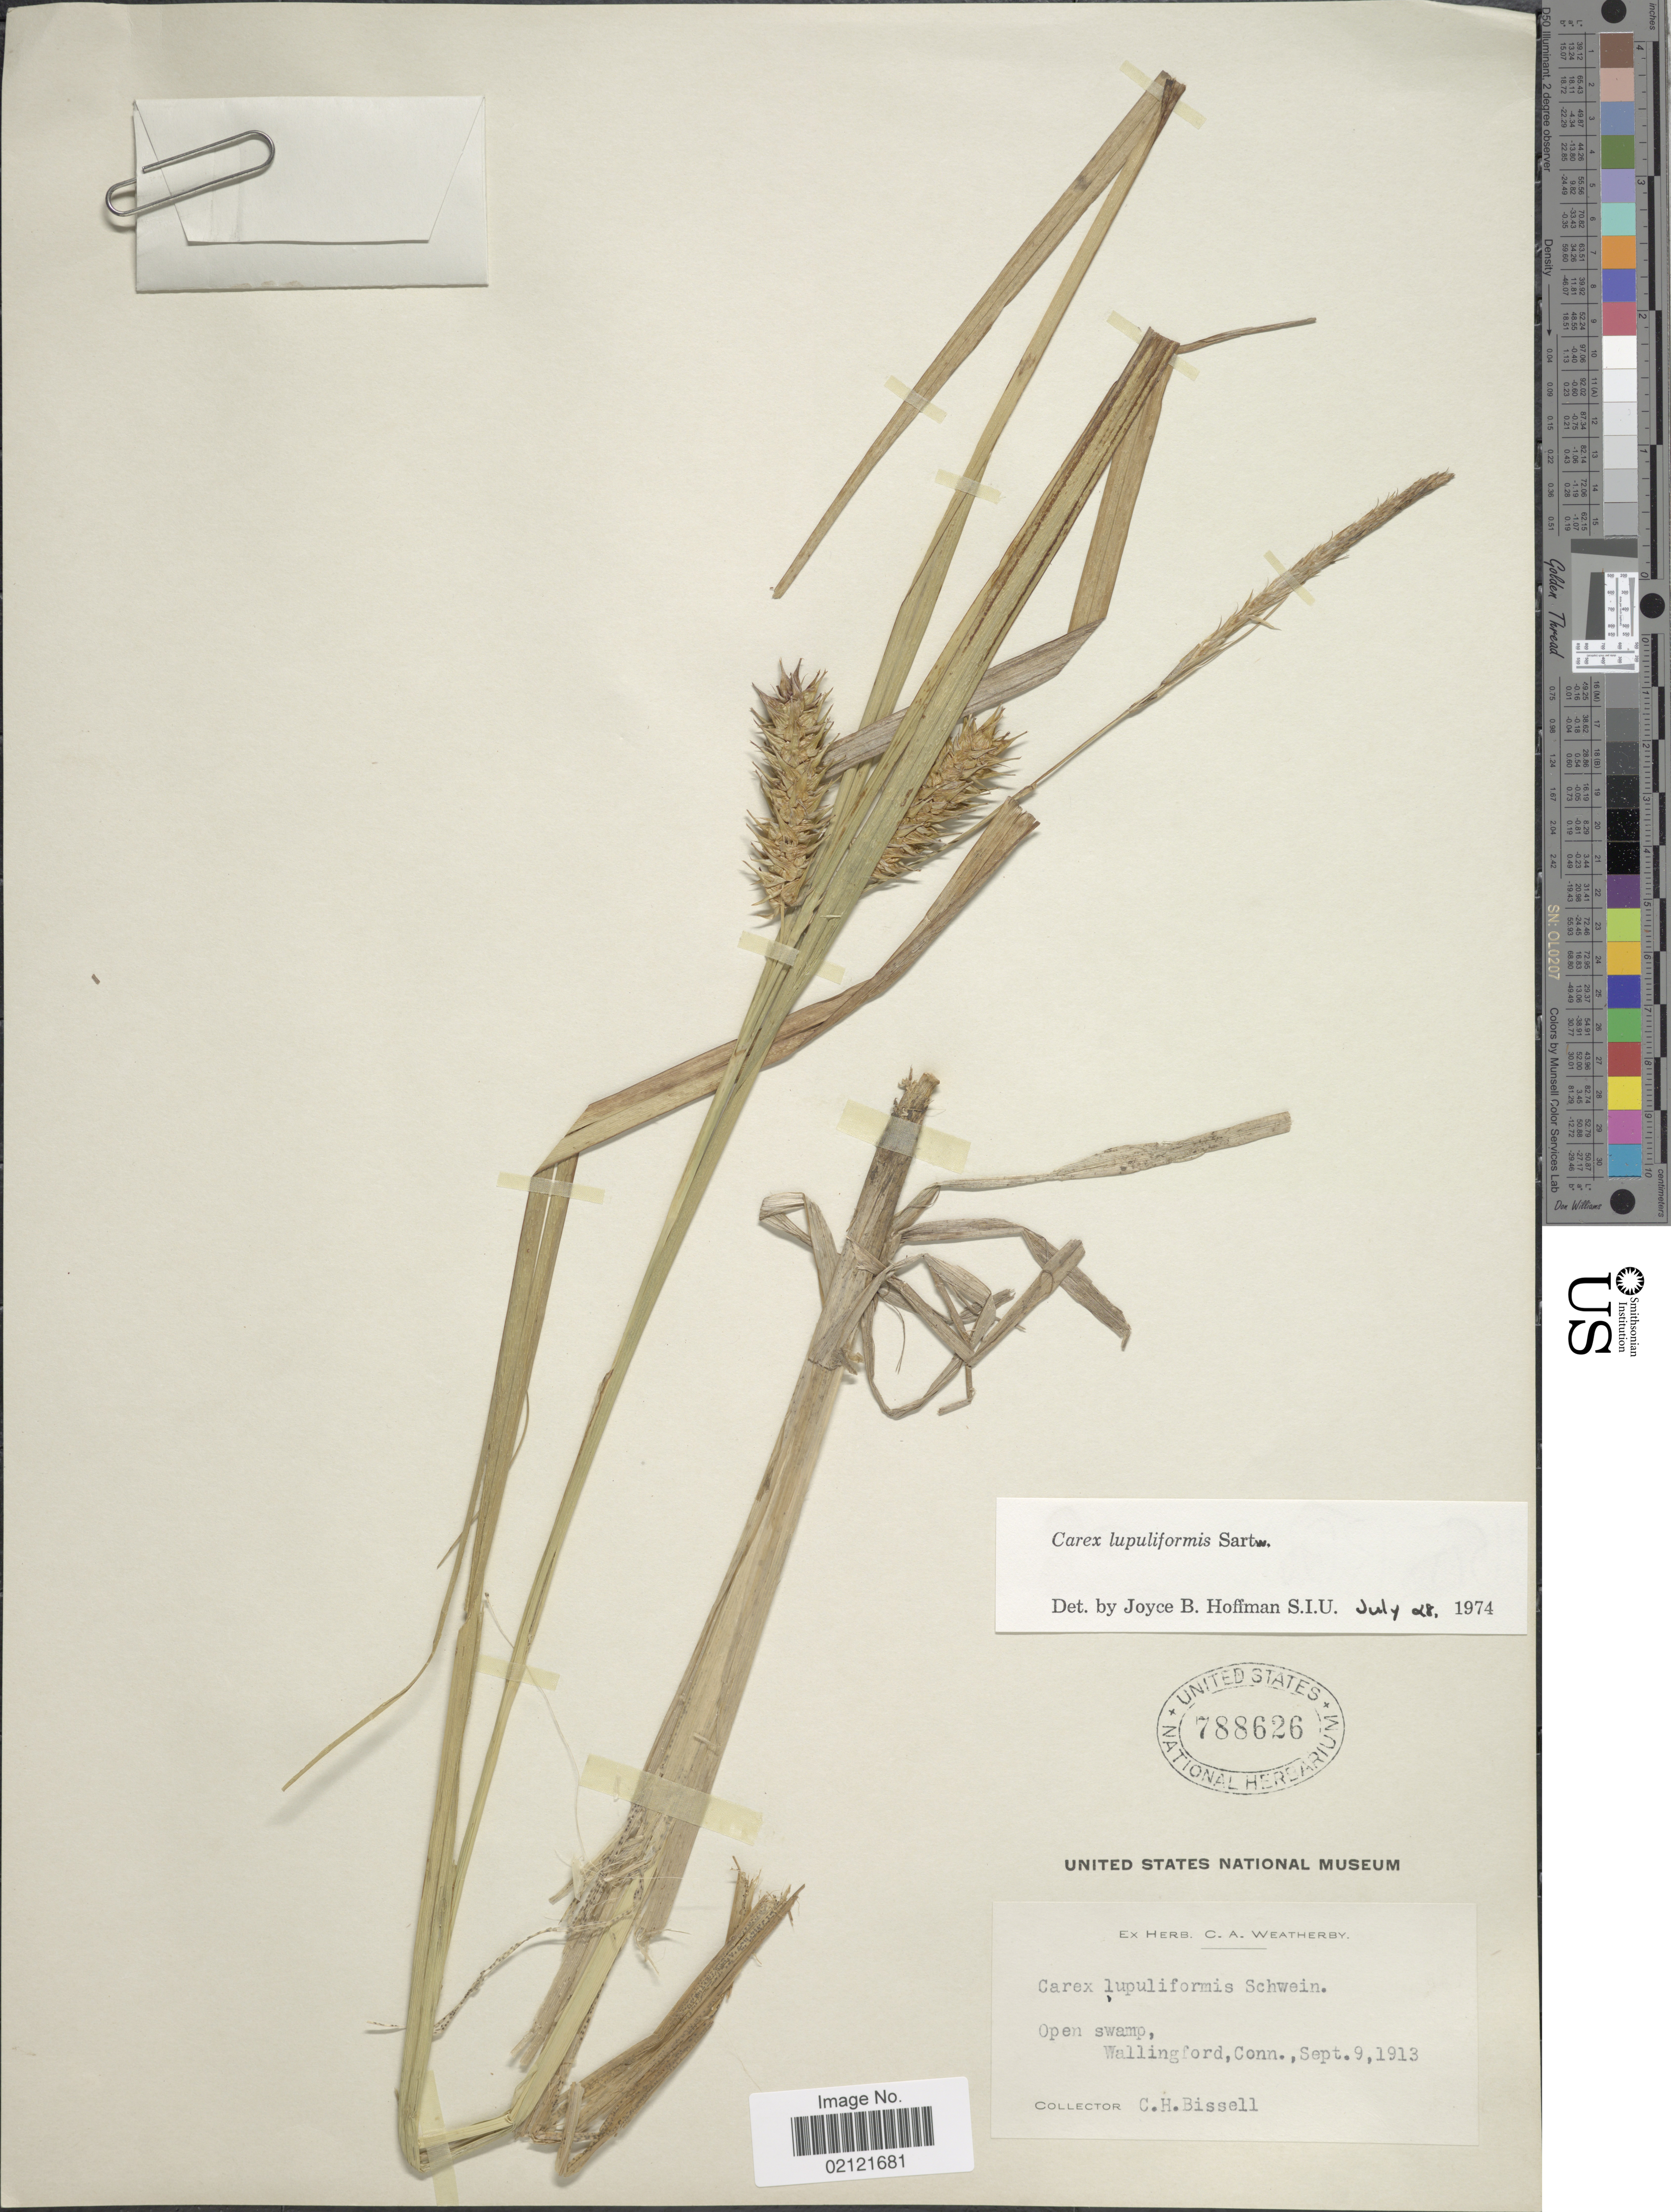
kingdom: Plantae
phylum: Tracheophyta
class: Liliopsida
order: Poales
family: Cyperaceae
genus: Carex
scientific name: Carex lupuliformis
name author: Sartwell ex Dewey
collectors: C. Bissell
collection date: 1913-09-09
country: United States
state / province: Connecticut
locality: Wallingford, Conn.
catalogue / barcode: US 788626